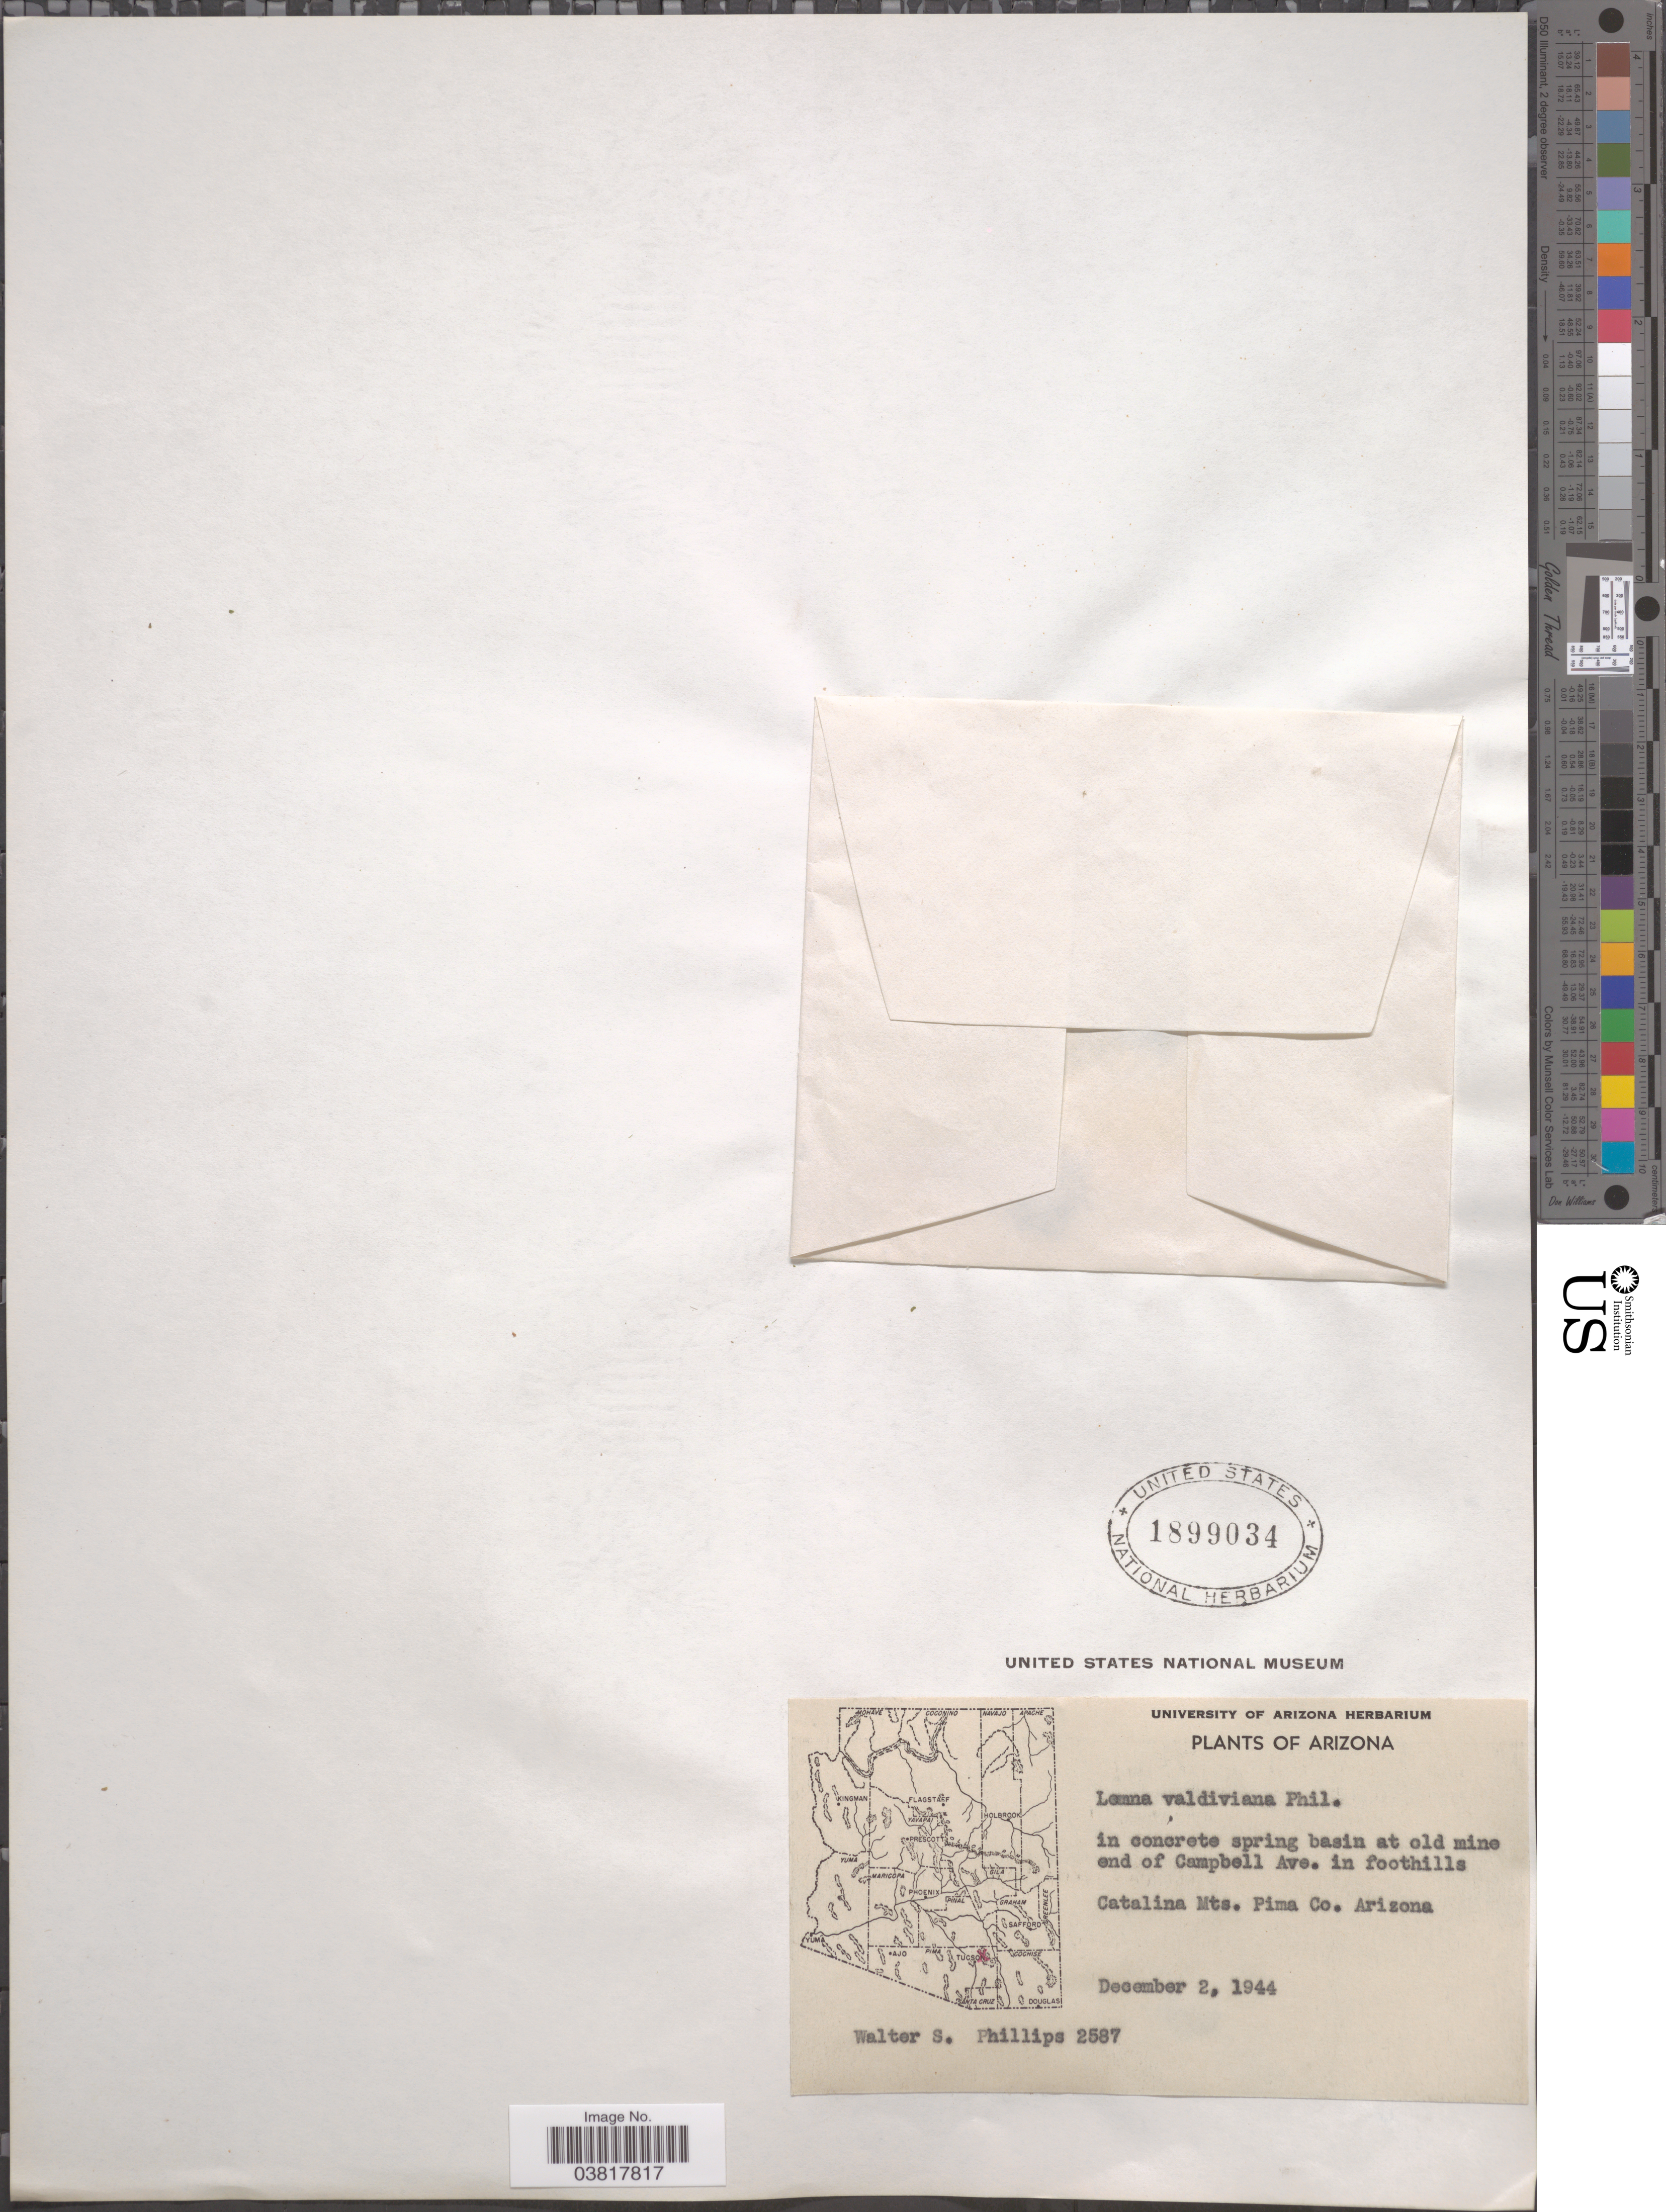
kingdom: Plantae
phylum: Tracheophyta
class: Liliopsida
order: Alismatales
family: Araceae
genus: Lemna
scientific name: Lemna valdiviana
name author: Phil.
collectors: W. S. Phillips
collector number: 2587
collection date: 1944-12-02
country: United States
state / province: Arizona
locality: In concrete spring basin at old mine end of Campbell Ave. in foothills Catalina Mts. Pima Co.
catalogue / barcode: US 1899034